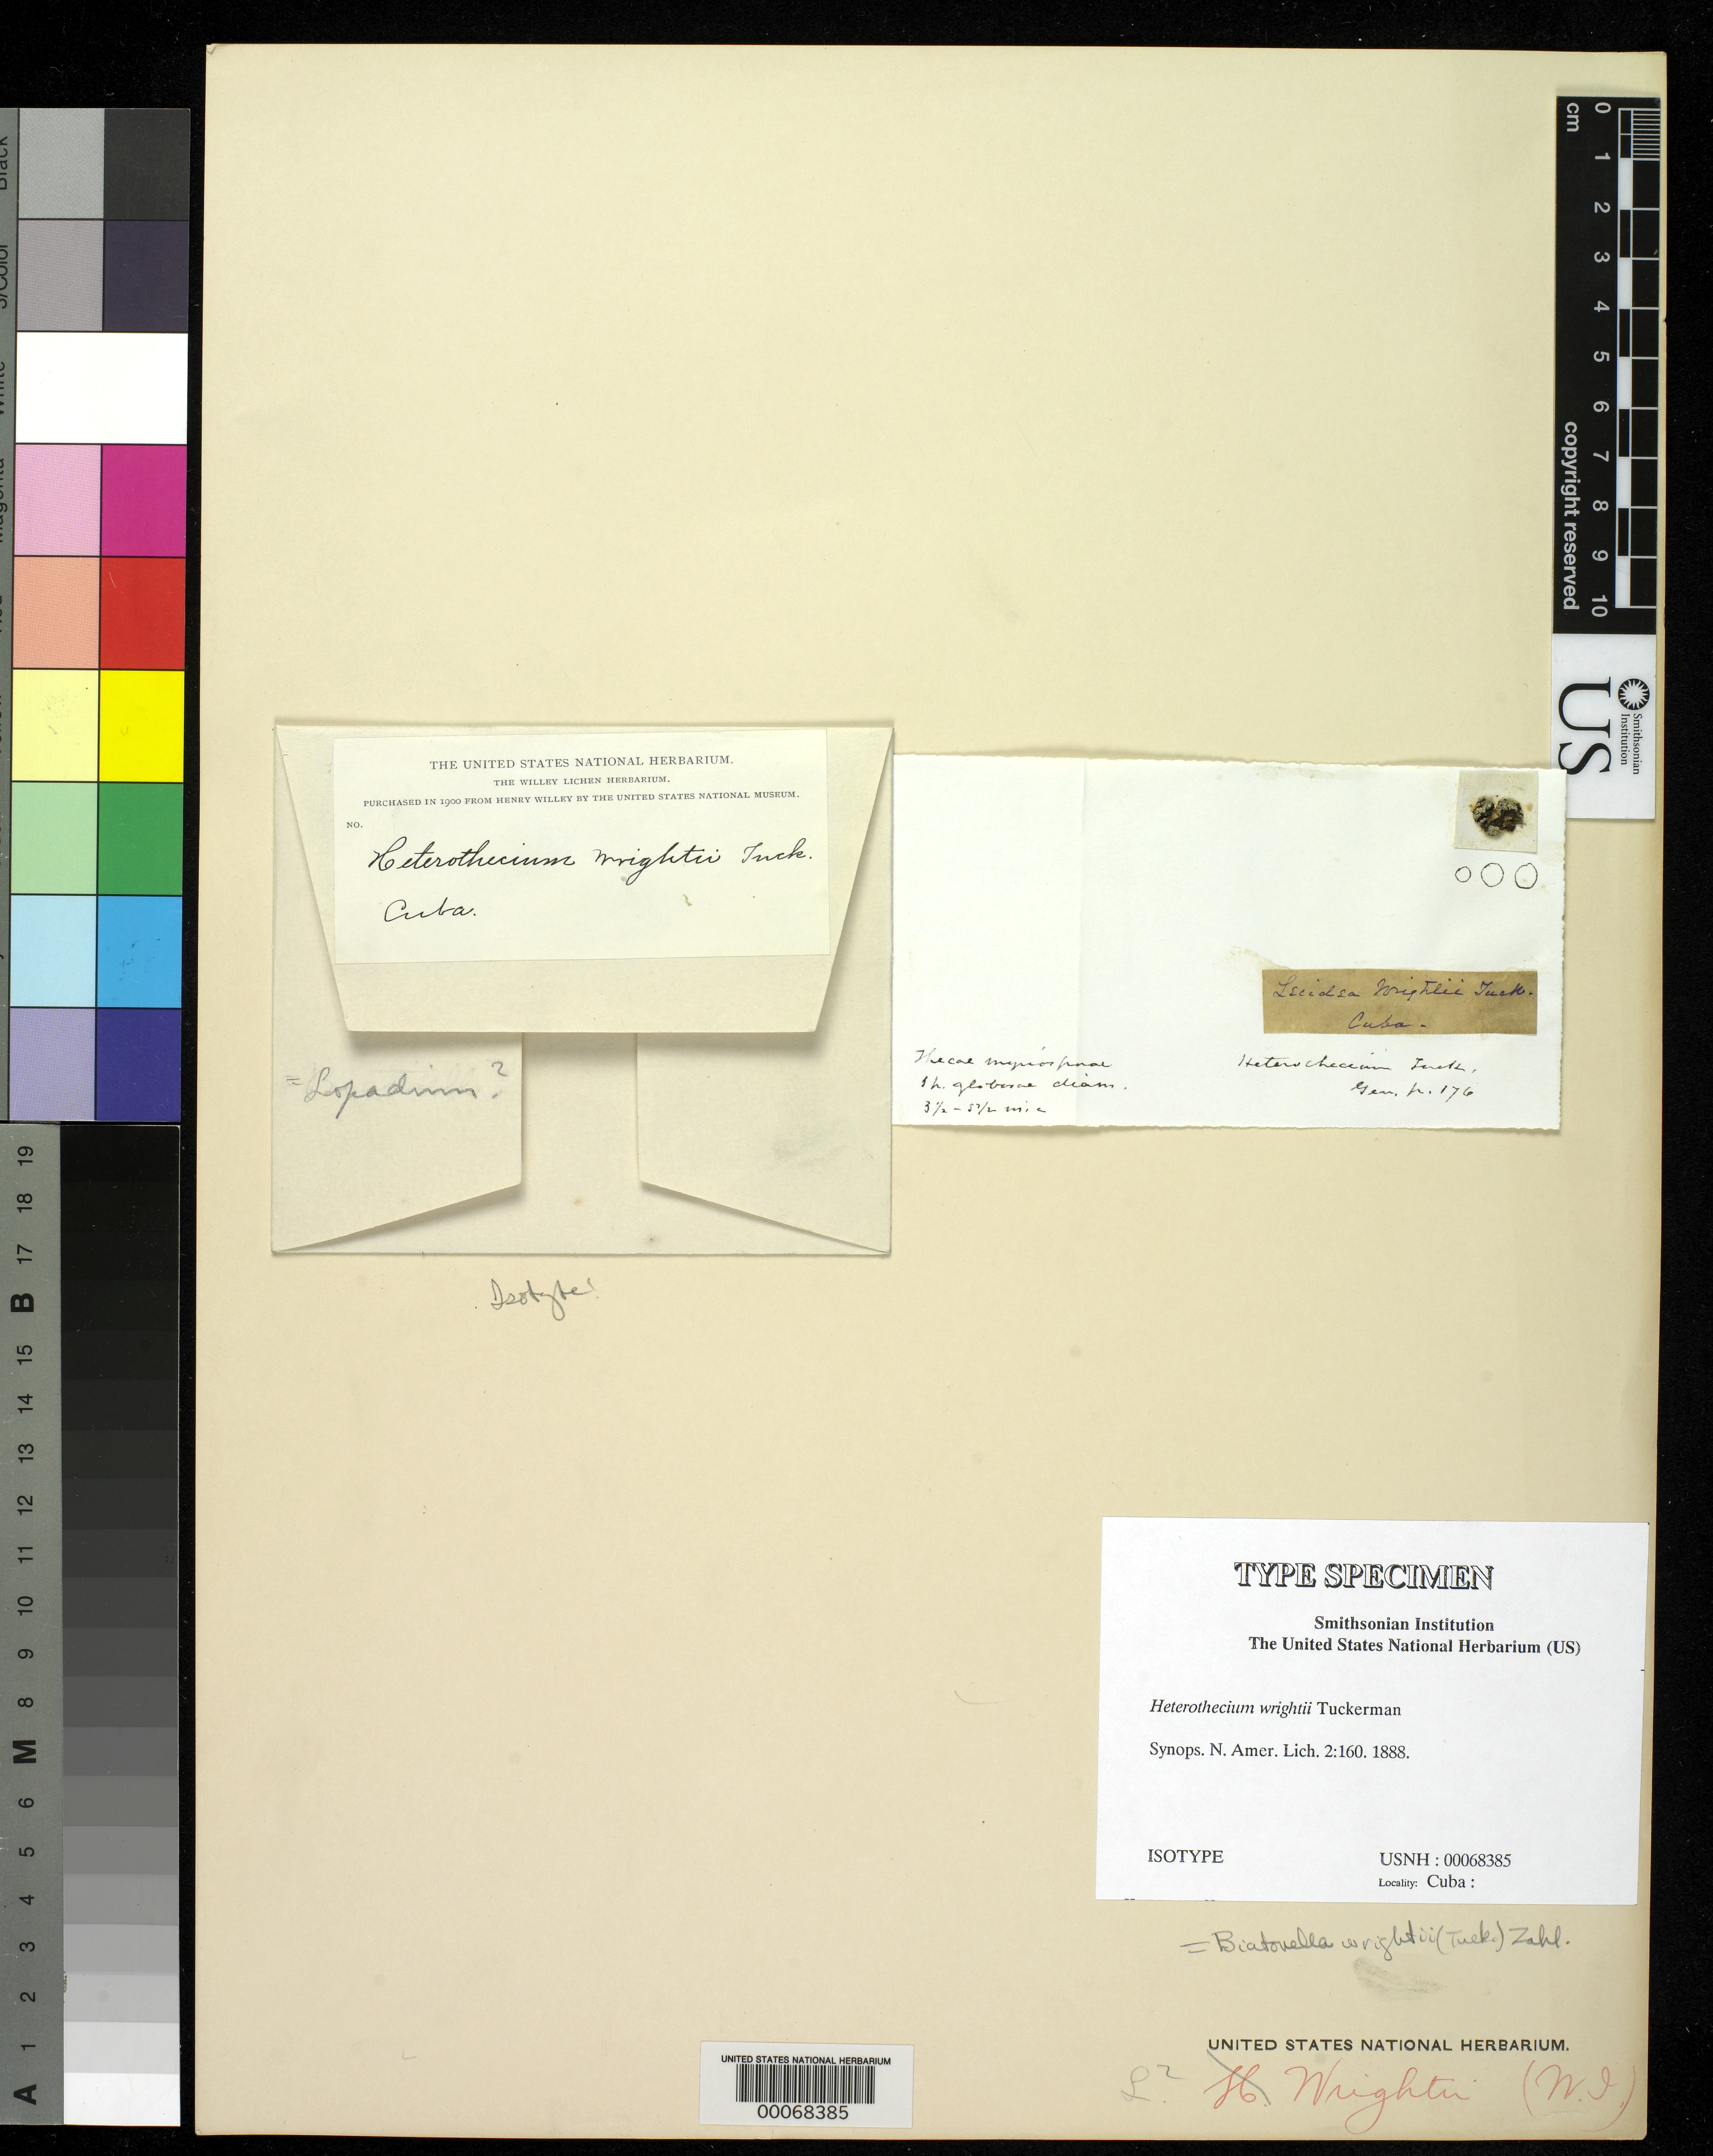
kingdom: Fungi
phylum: Ascomycota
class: Lecanoromycetes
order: Lecideales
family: Lopadiaceae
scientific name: Heterothecium wrightii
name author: Tuck.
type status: Isotype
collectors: C. Wright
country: Cuba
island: Greater Antilles